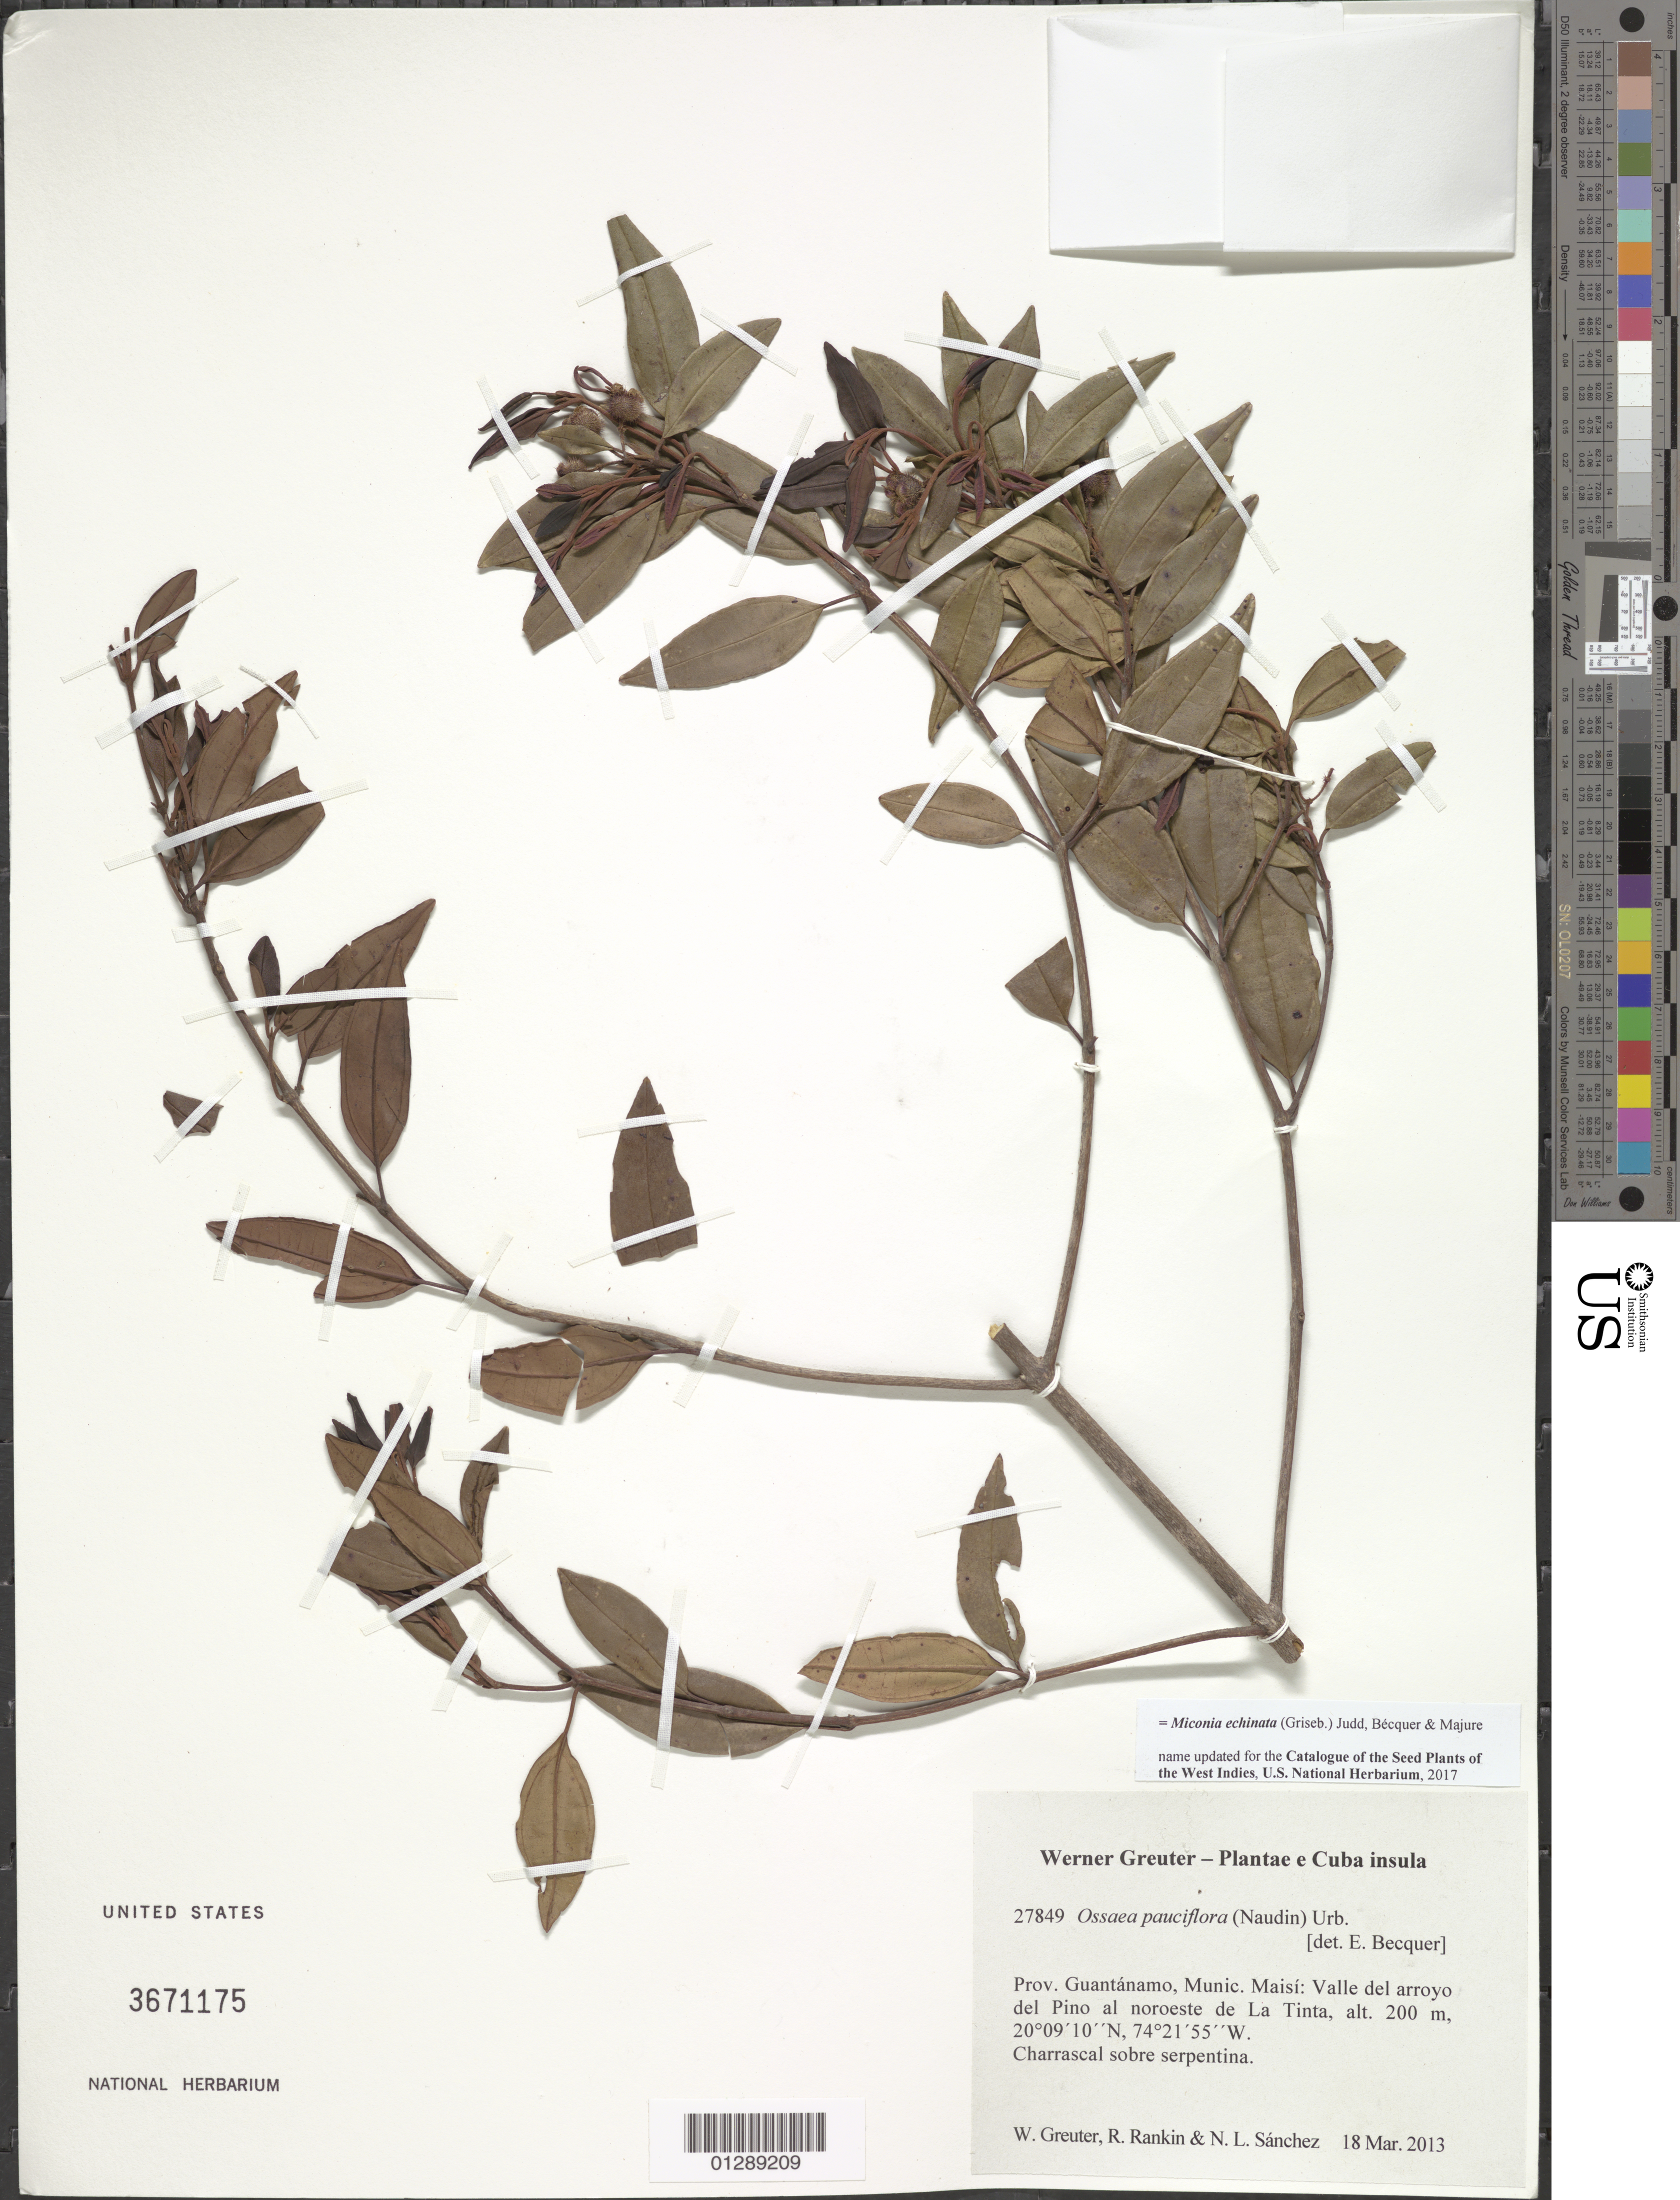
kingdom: Plantae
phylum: Tracheophyta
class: Magnoliopsida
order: Myrtales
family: Melastomataceae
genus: Miconia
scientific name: Miconia echinata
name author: (Griseb.) Judd et al.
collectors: W. R. Greuter, R. Rankin Rodriguez & N. Sanchez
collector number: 27849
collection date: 2013-03-18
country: Cuba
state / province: Guantanamo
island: Cuba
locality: Munic. Maisí: Valle del arroyo del Pino al noroeste de La Tinta.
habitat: Charascal sobre serpentina.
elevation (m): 200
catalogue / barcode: US 3671175